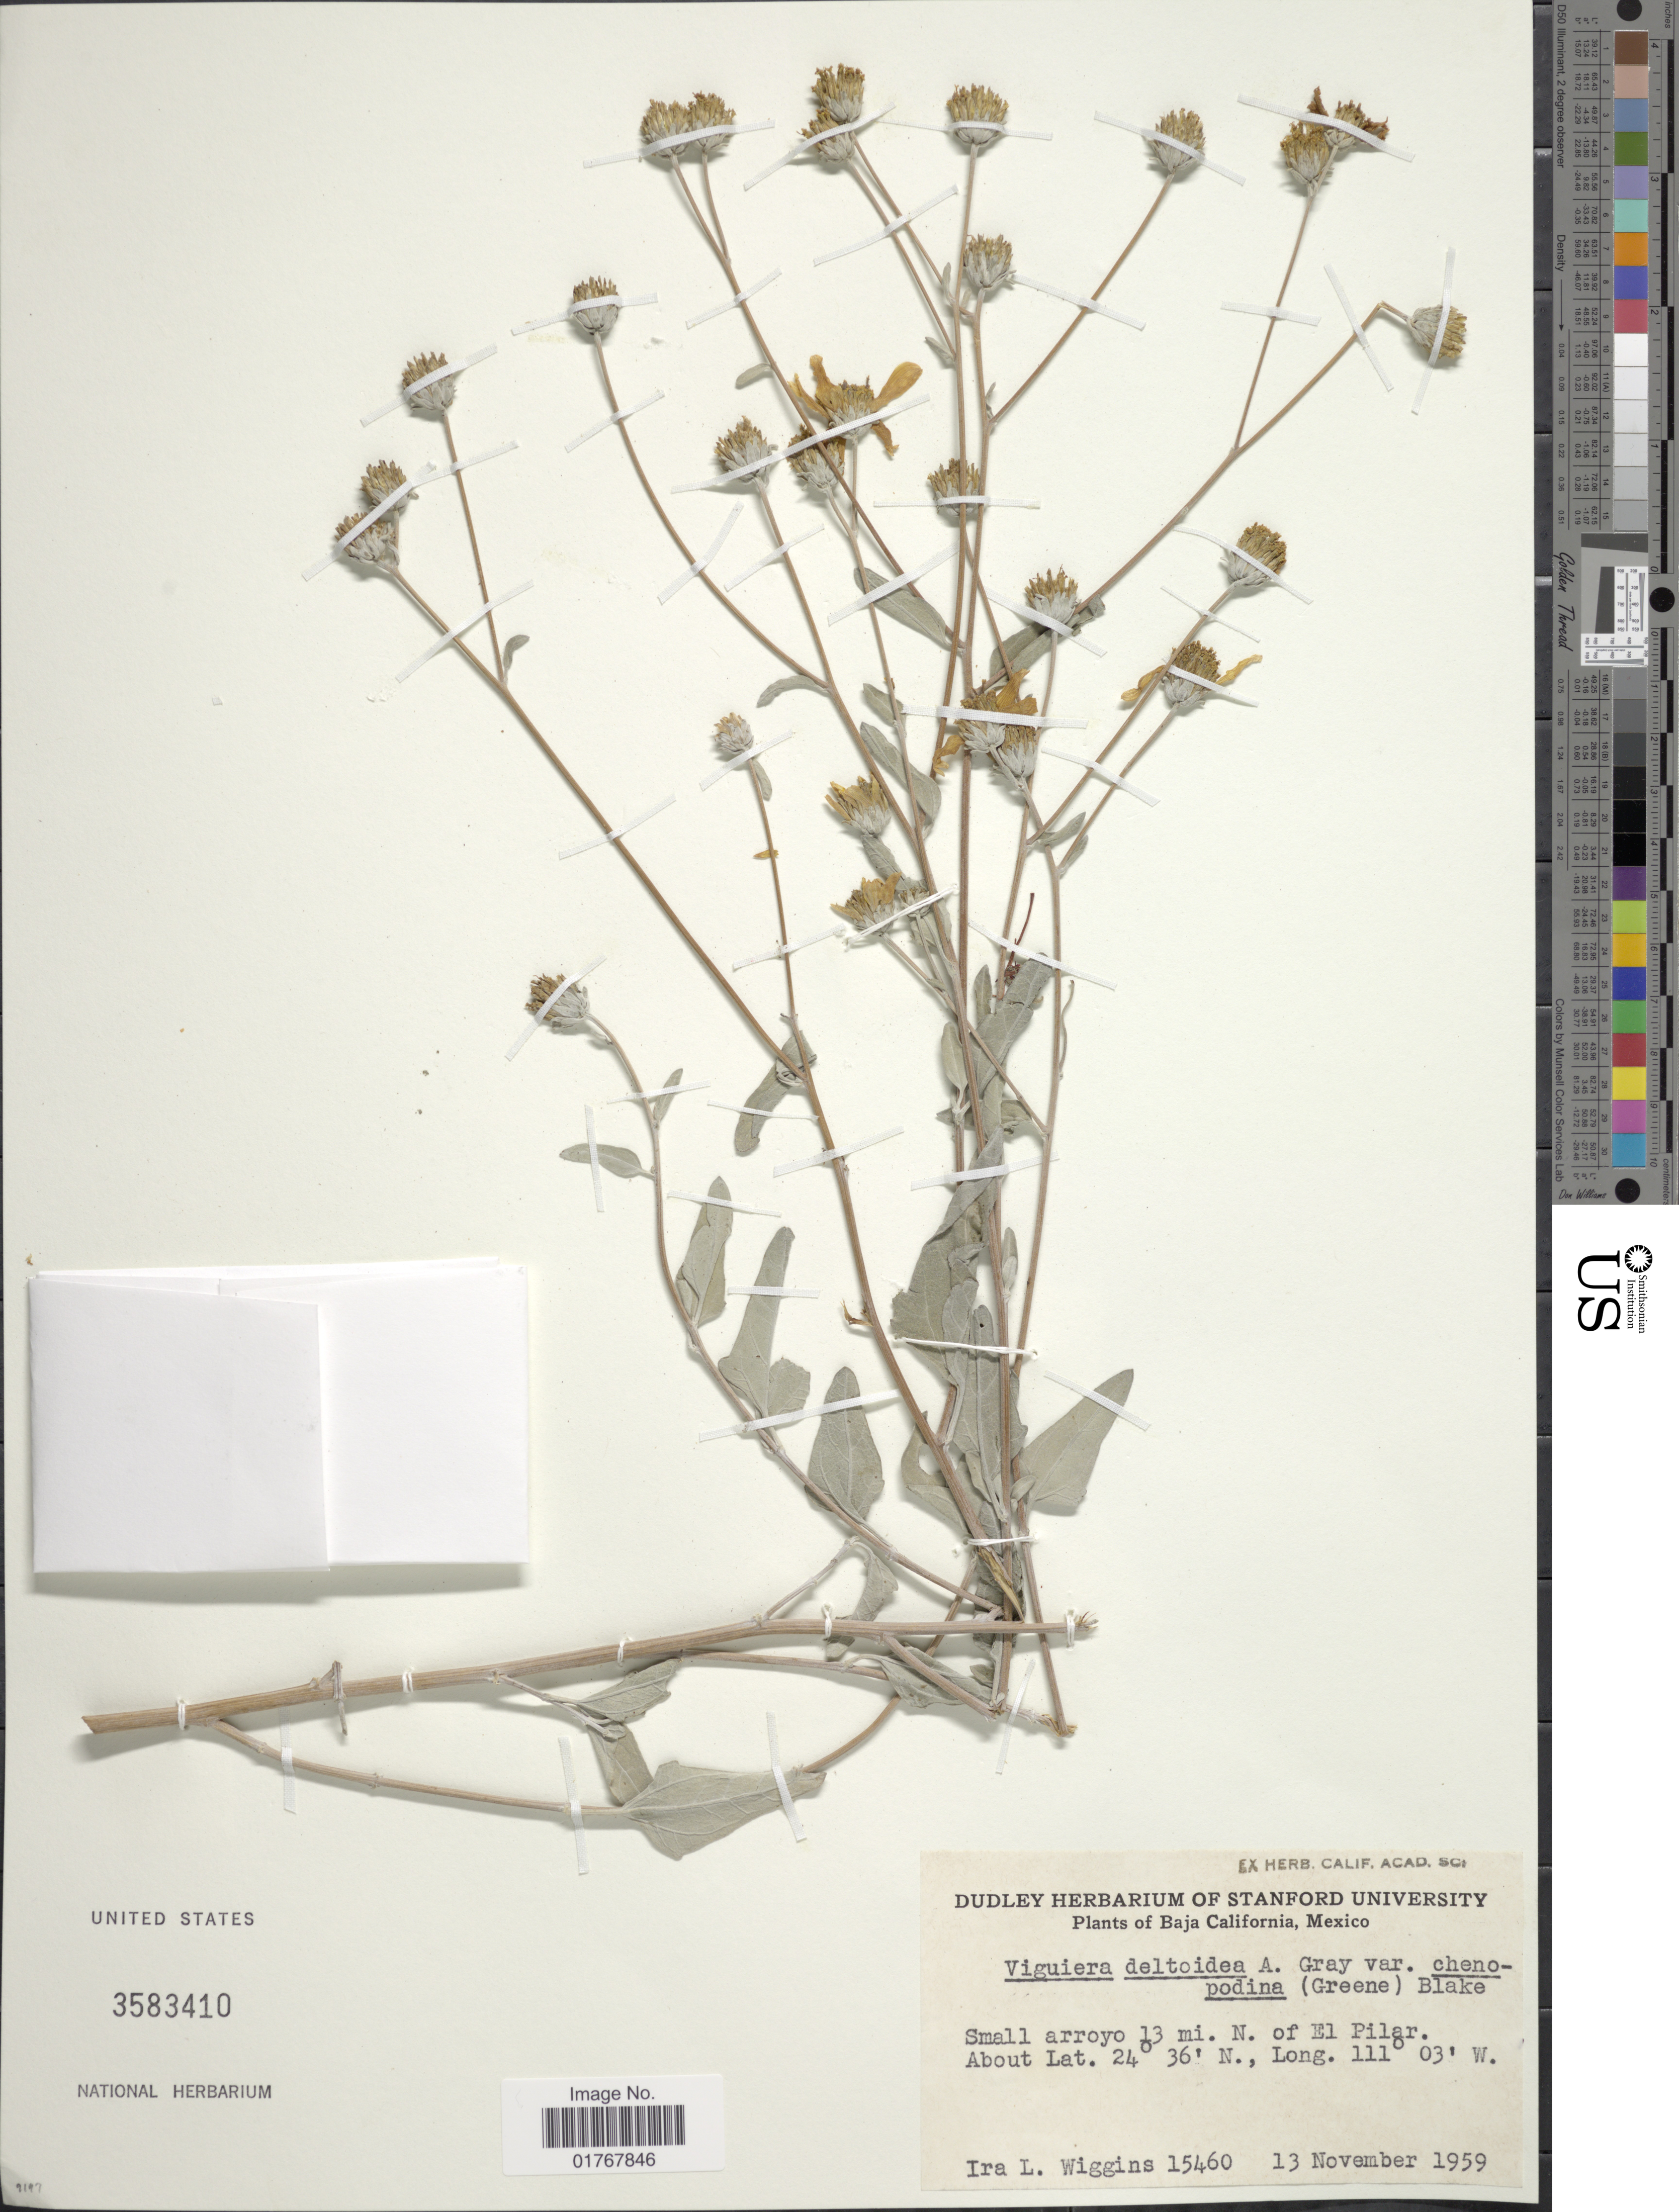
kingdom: Plantae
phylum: Tracheophyta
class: Magnoliopsida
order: Asterales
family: Asteraceae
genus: Viguiera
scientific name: Viguiera deltoidea var. chenopodina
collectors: I. L. Wiggins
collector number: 15460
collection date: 1959-11-13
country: Mexico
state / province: Baja California Sur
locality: Small arroyo 13 mi N of El Pilar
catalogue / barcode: US 3583410